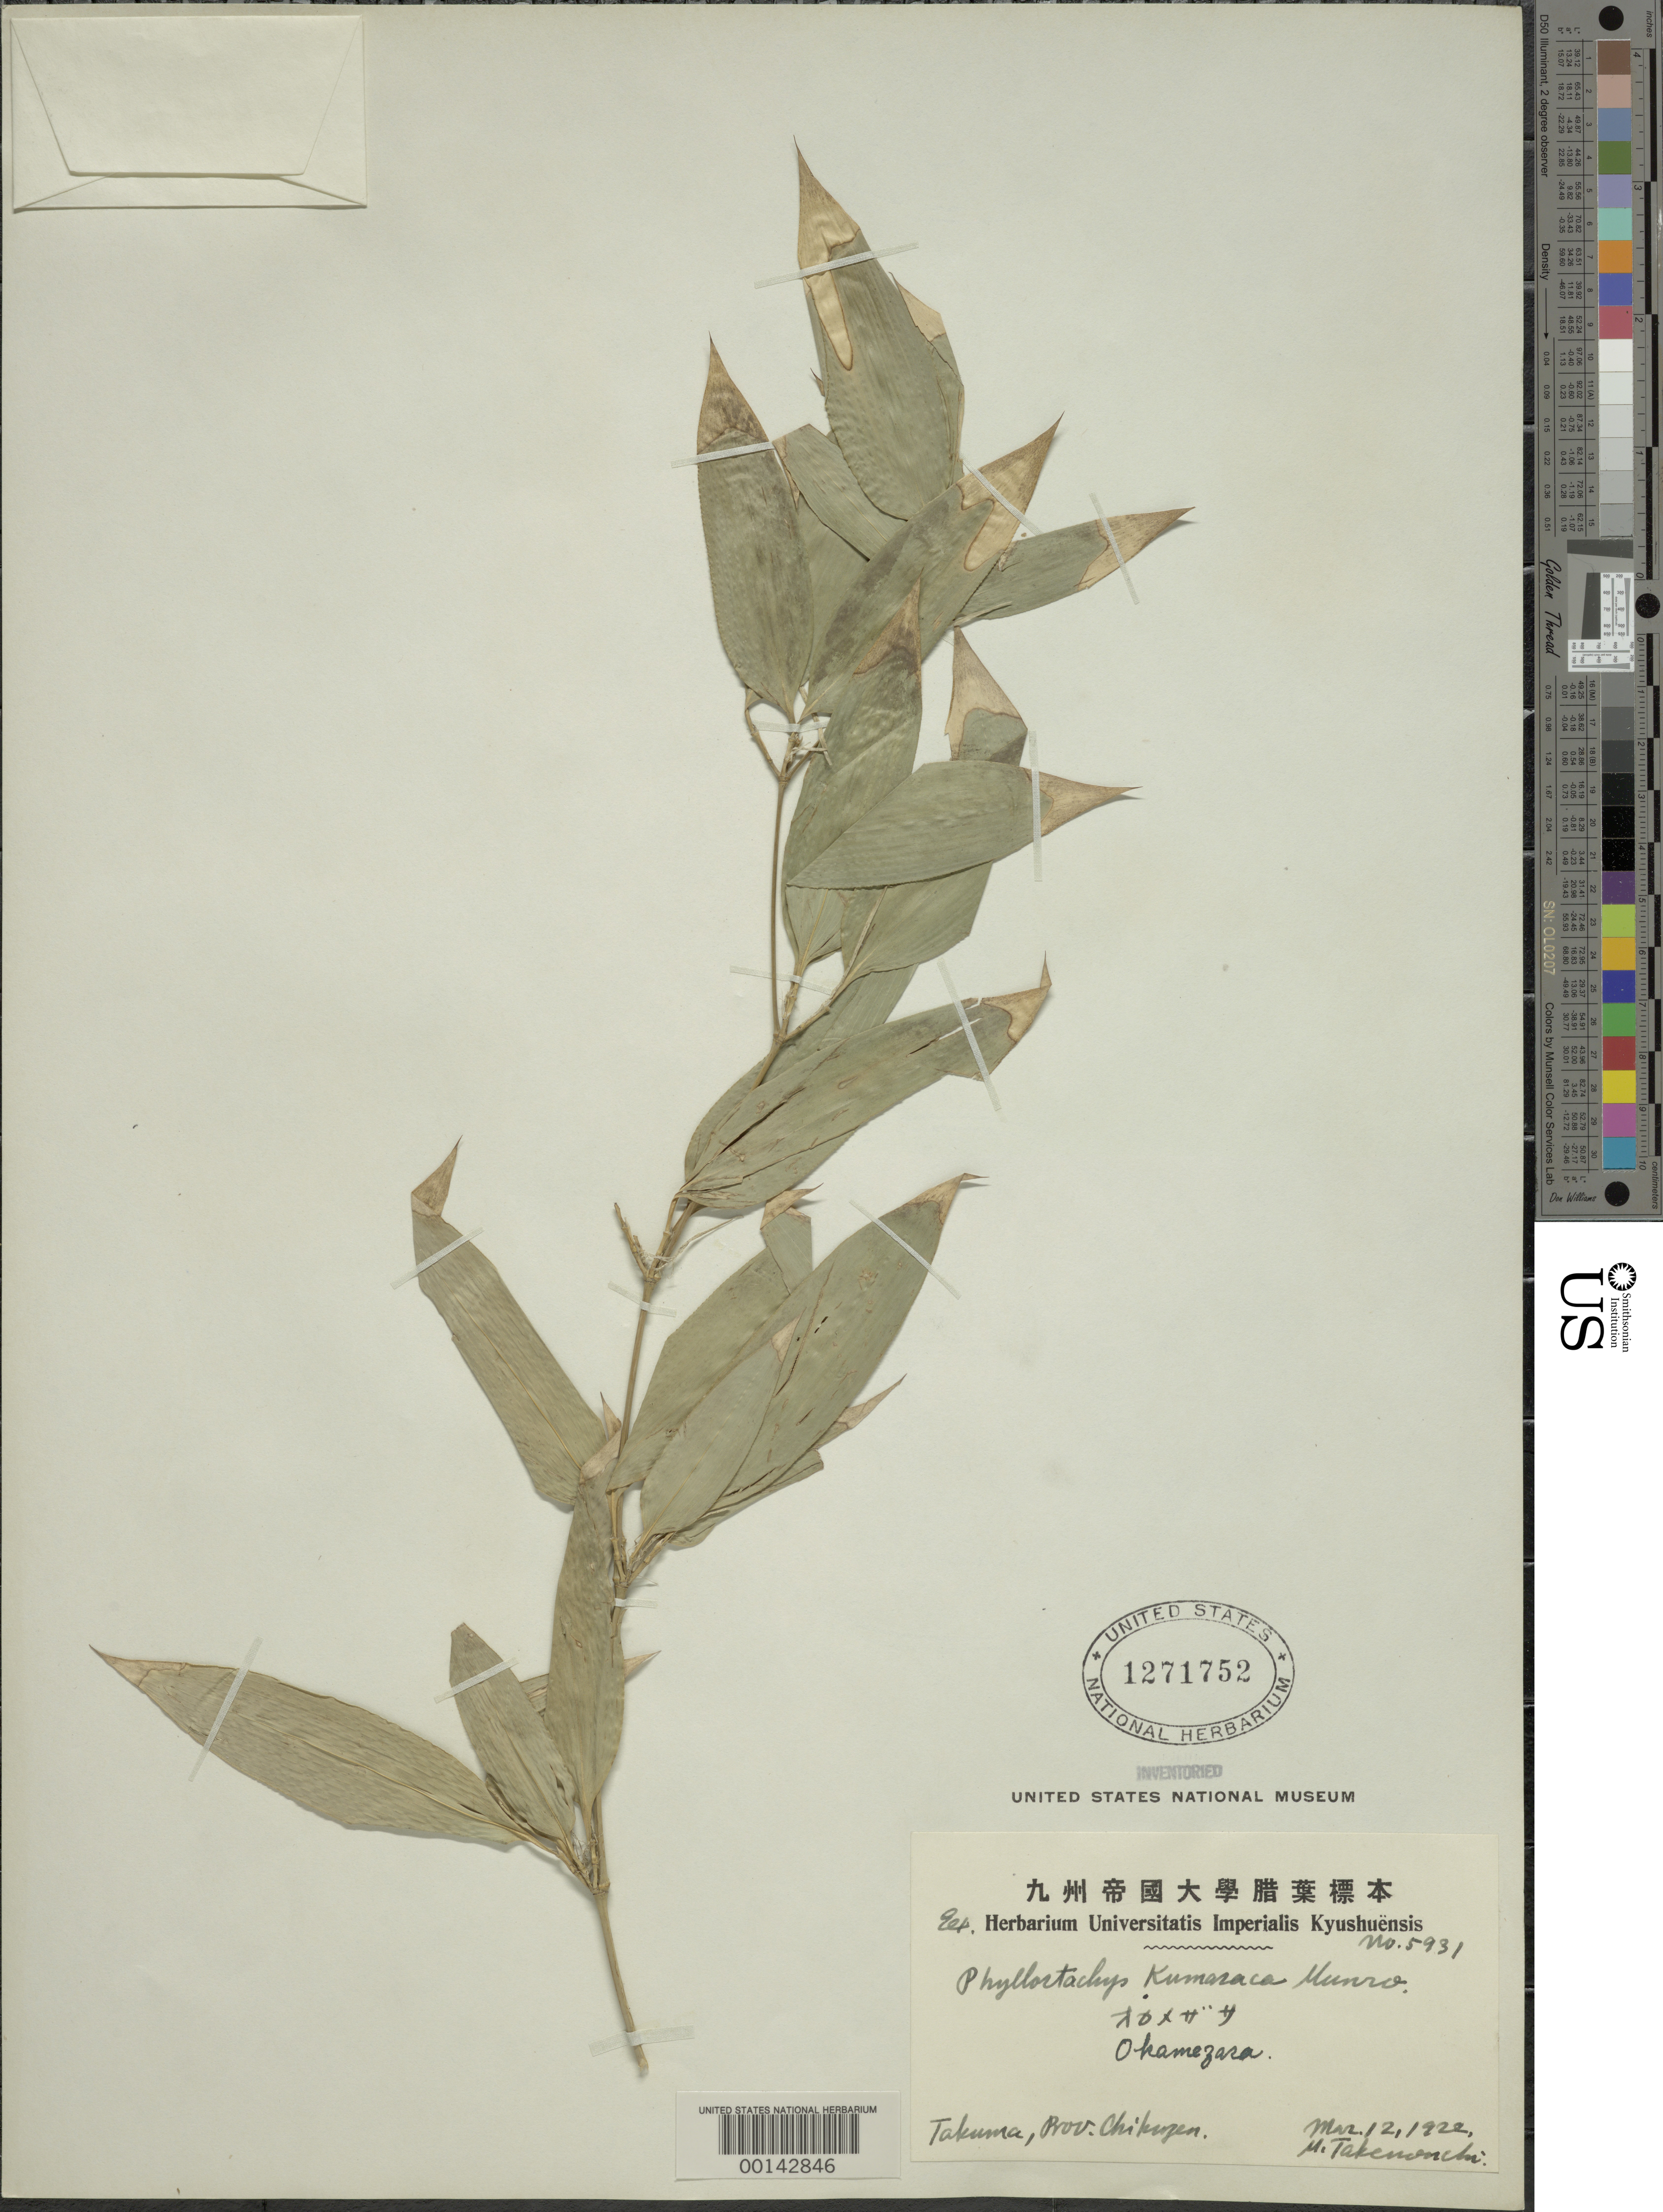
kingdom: Plantae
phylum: Tracheophyta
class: Liliopsida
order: Poales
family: Poaceae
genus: Shibataea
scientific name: Shibataea kumasasa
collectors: M. Takenonchi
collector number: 5931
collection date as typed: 12 Mar 1922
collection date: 1922-03-12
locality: Takuma, chikuzen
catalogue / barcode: US 1271752